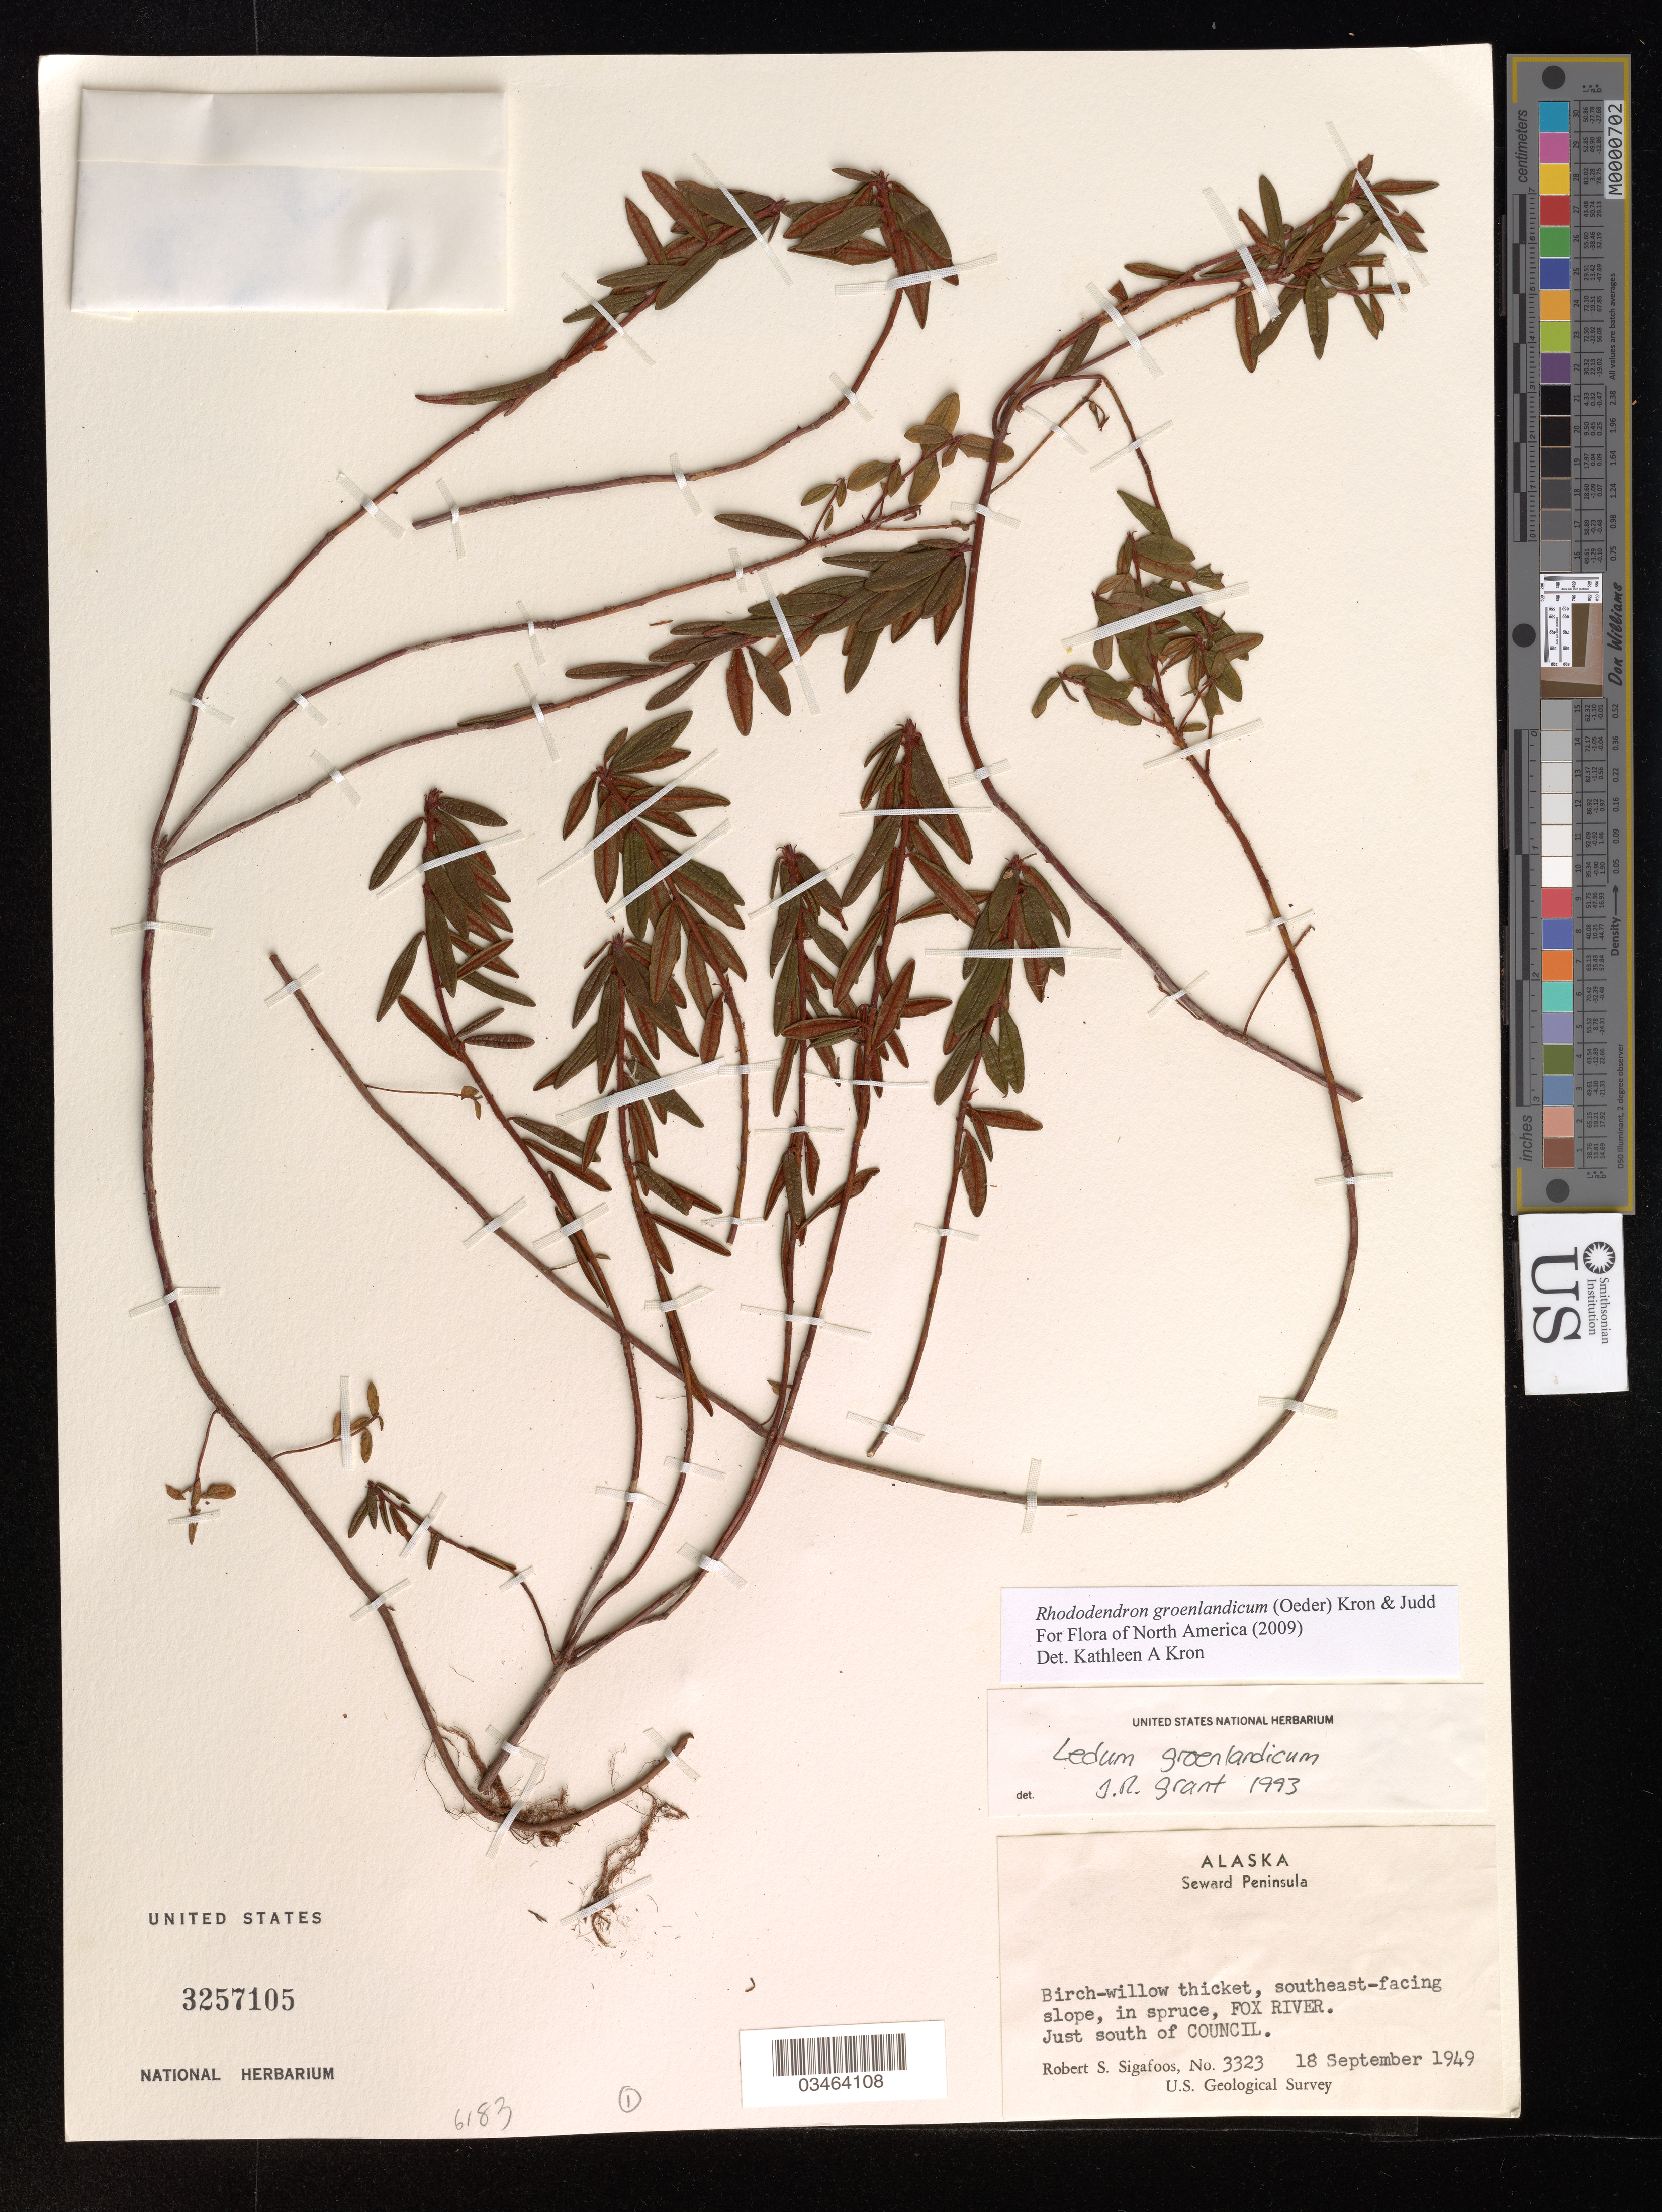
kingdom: Plantae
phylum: Tracheophyta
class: Magnoliopsida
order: Ericales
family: Ericaceae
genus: Rhododendron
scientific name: Rhododendron groenlandicum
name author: (Oeder) Kron & Judd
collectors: R. Sigafoos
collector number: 3323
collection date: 1949-09-18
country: United States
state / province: Alaska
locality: Seward Peninsula. Birch-willow thicket, southeast-facing slope, in spruce, Fox River. Just south of Council. U.S. Geological Survey.?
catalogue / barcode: US 3257105